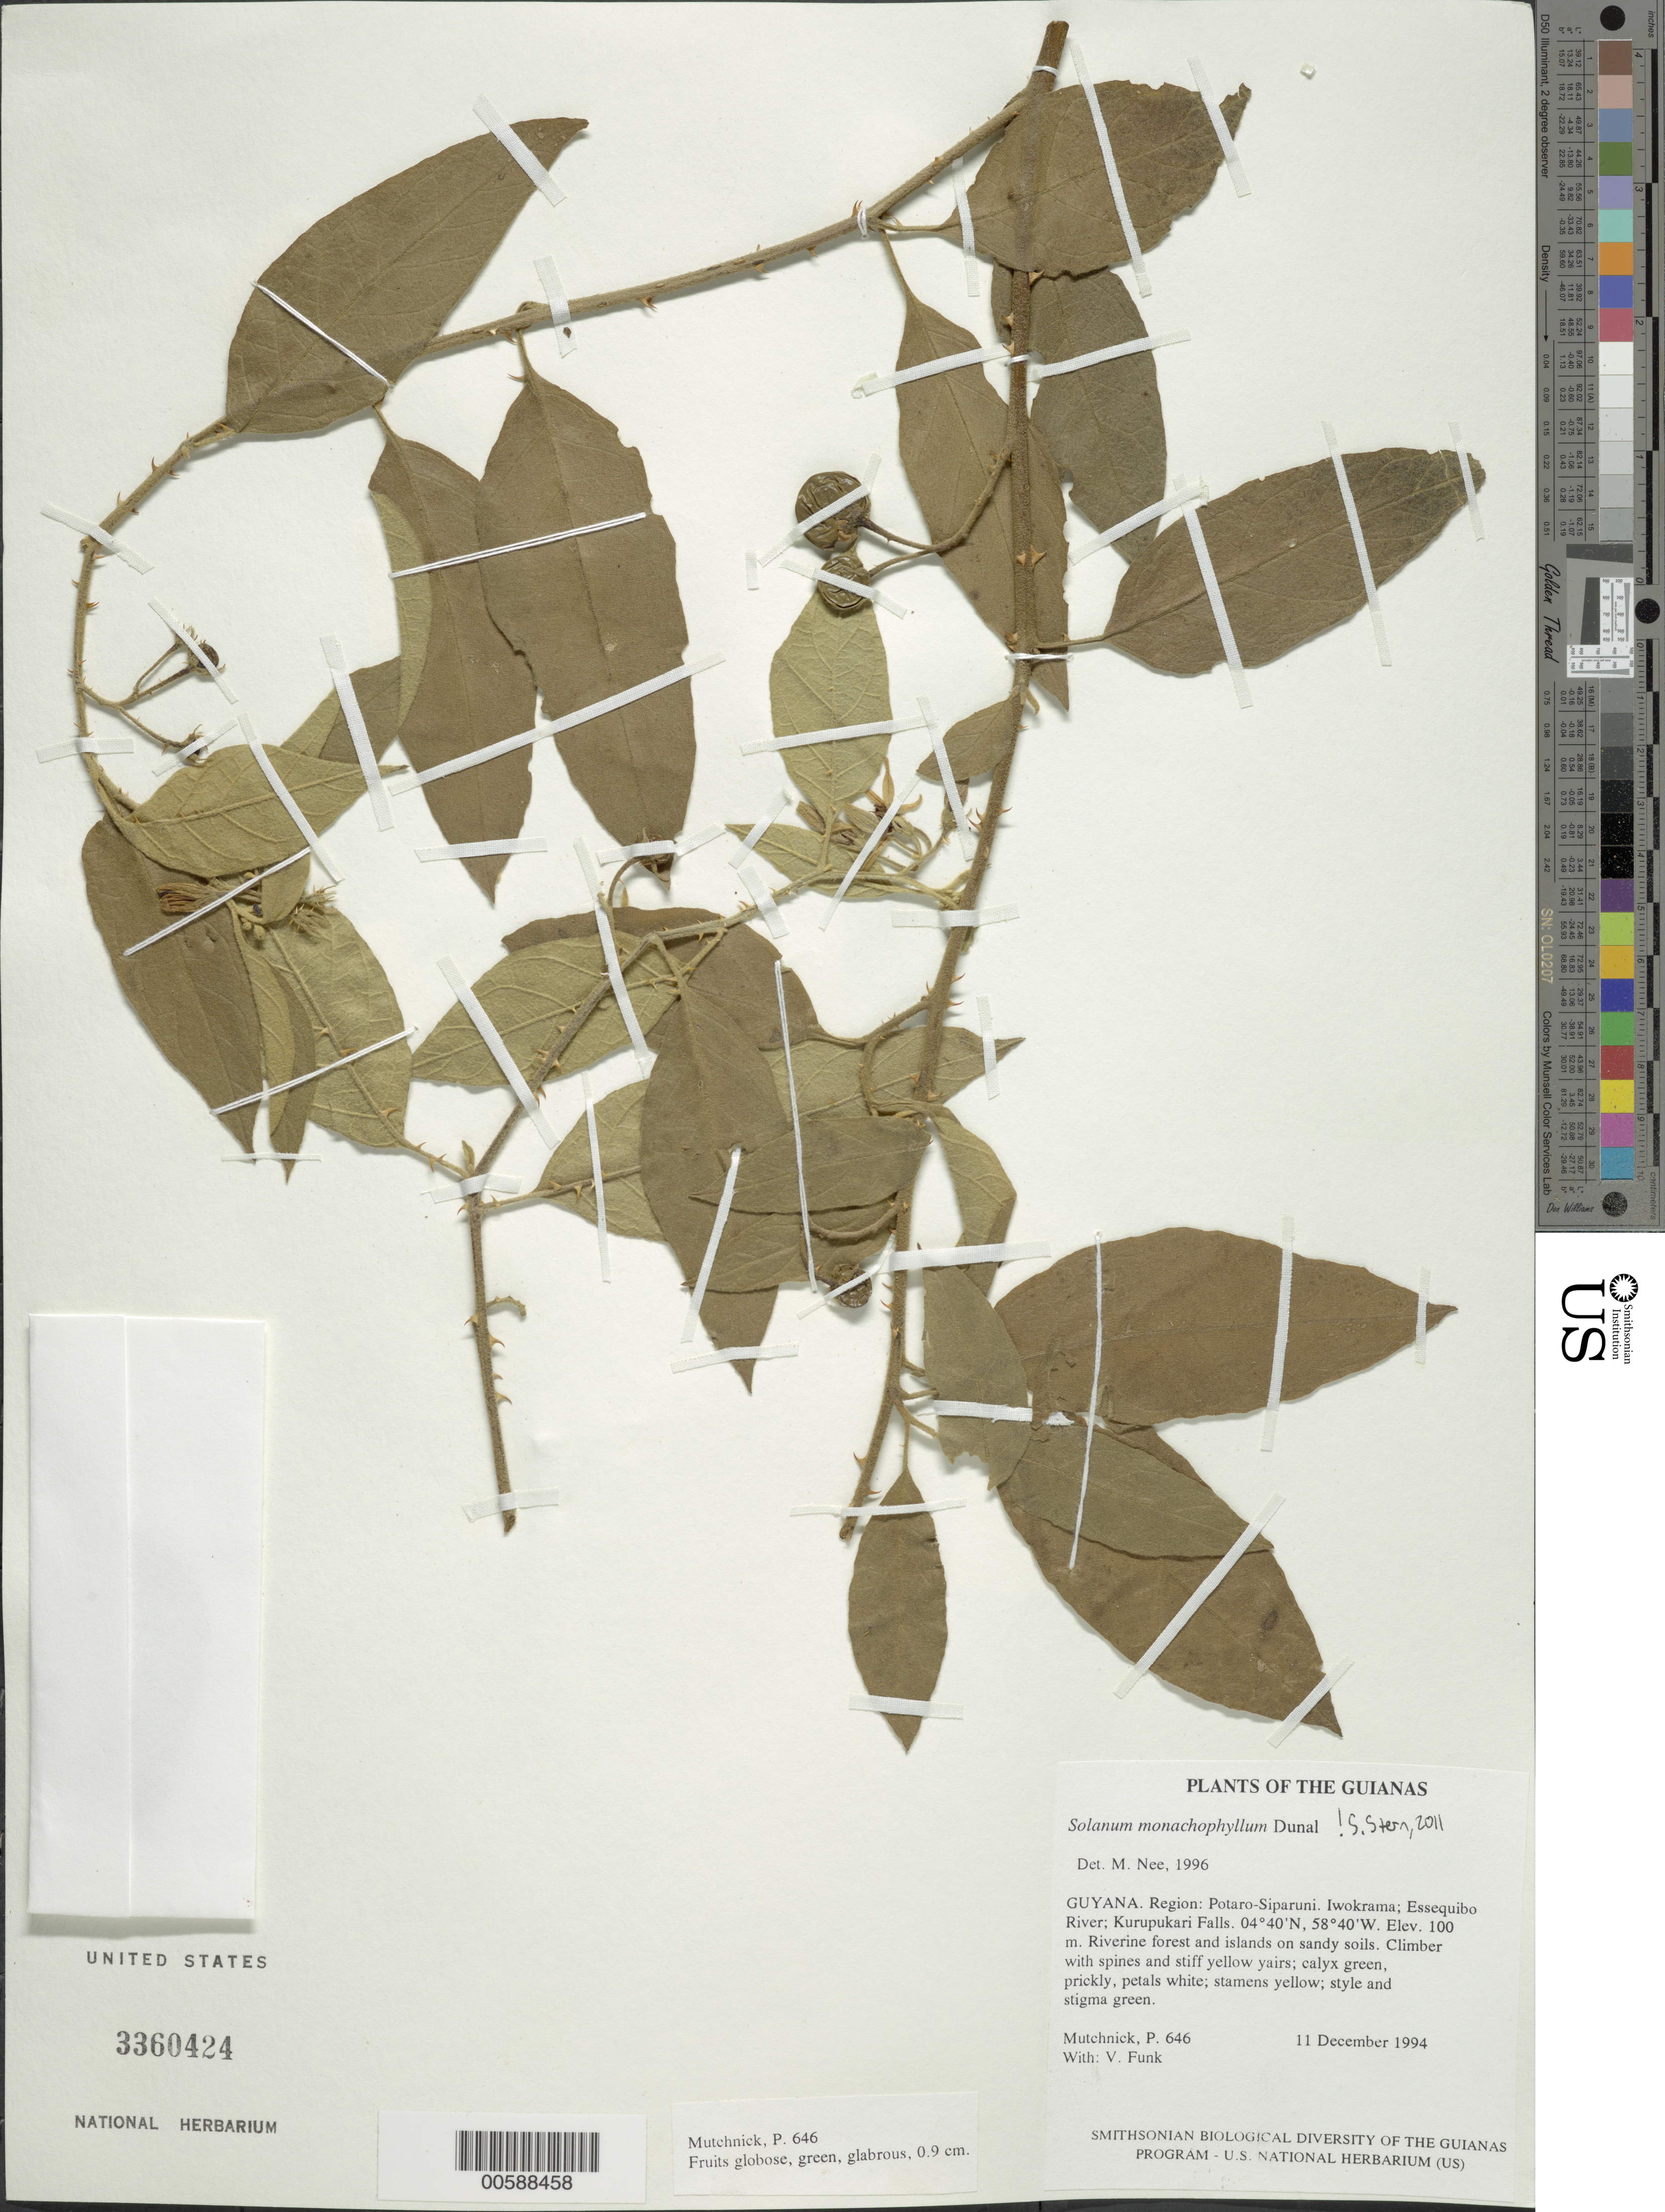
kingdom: Plantae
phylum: Tracheophyta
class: Magnoliopsida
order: Solanales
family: Solanaceae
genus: Solanum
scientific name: Solanum monachophyllum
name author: Dunal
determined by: Nee, Michael H.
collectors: P. Mutchnick & V. Funk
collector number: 646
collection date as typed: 12 Dec 1994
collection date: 1994-12-12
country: Guyana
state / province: Potaro-Siparuni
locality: Iwokrama; Essequibo River; Kurupukari Falls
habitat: Riverine forest and islands on sandy soils.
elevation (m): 100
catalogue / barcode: US 3360424